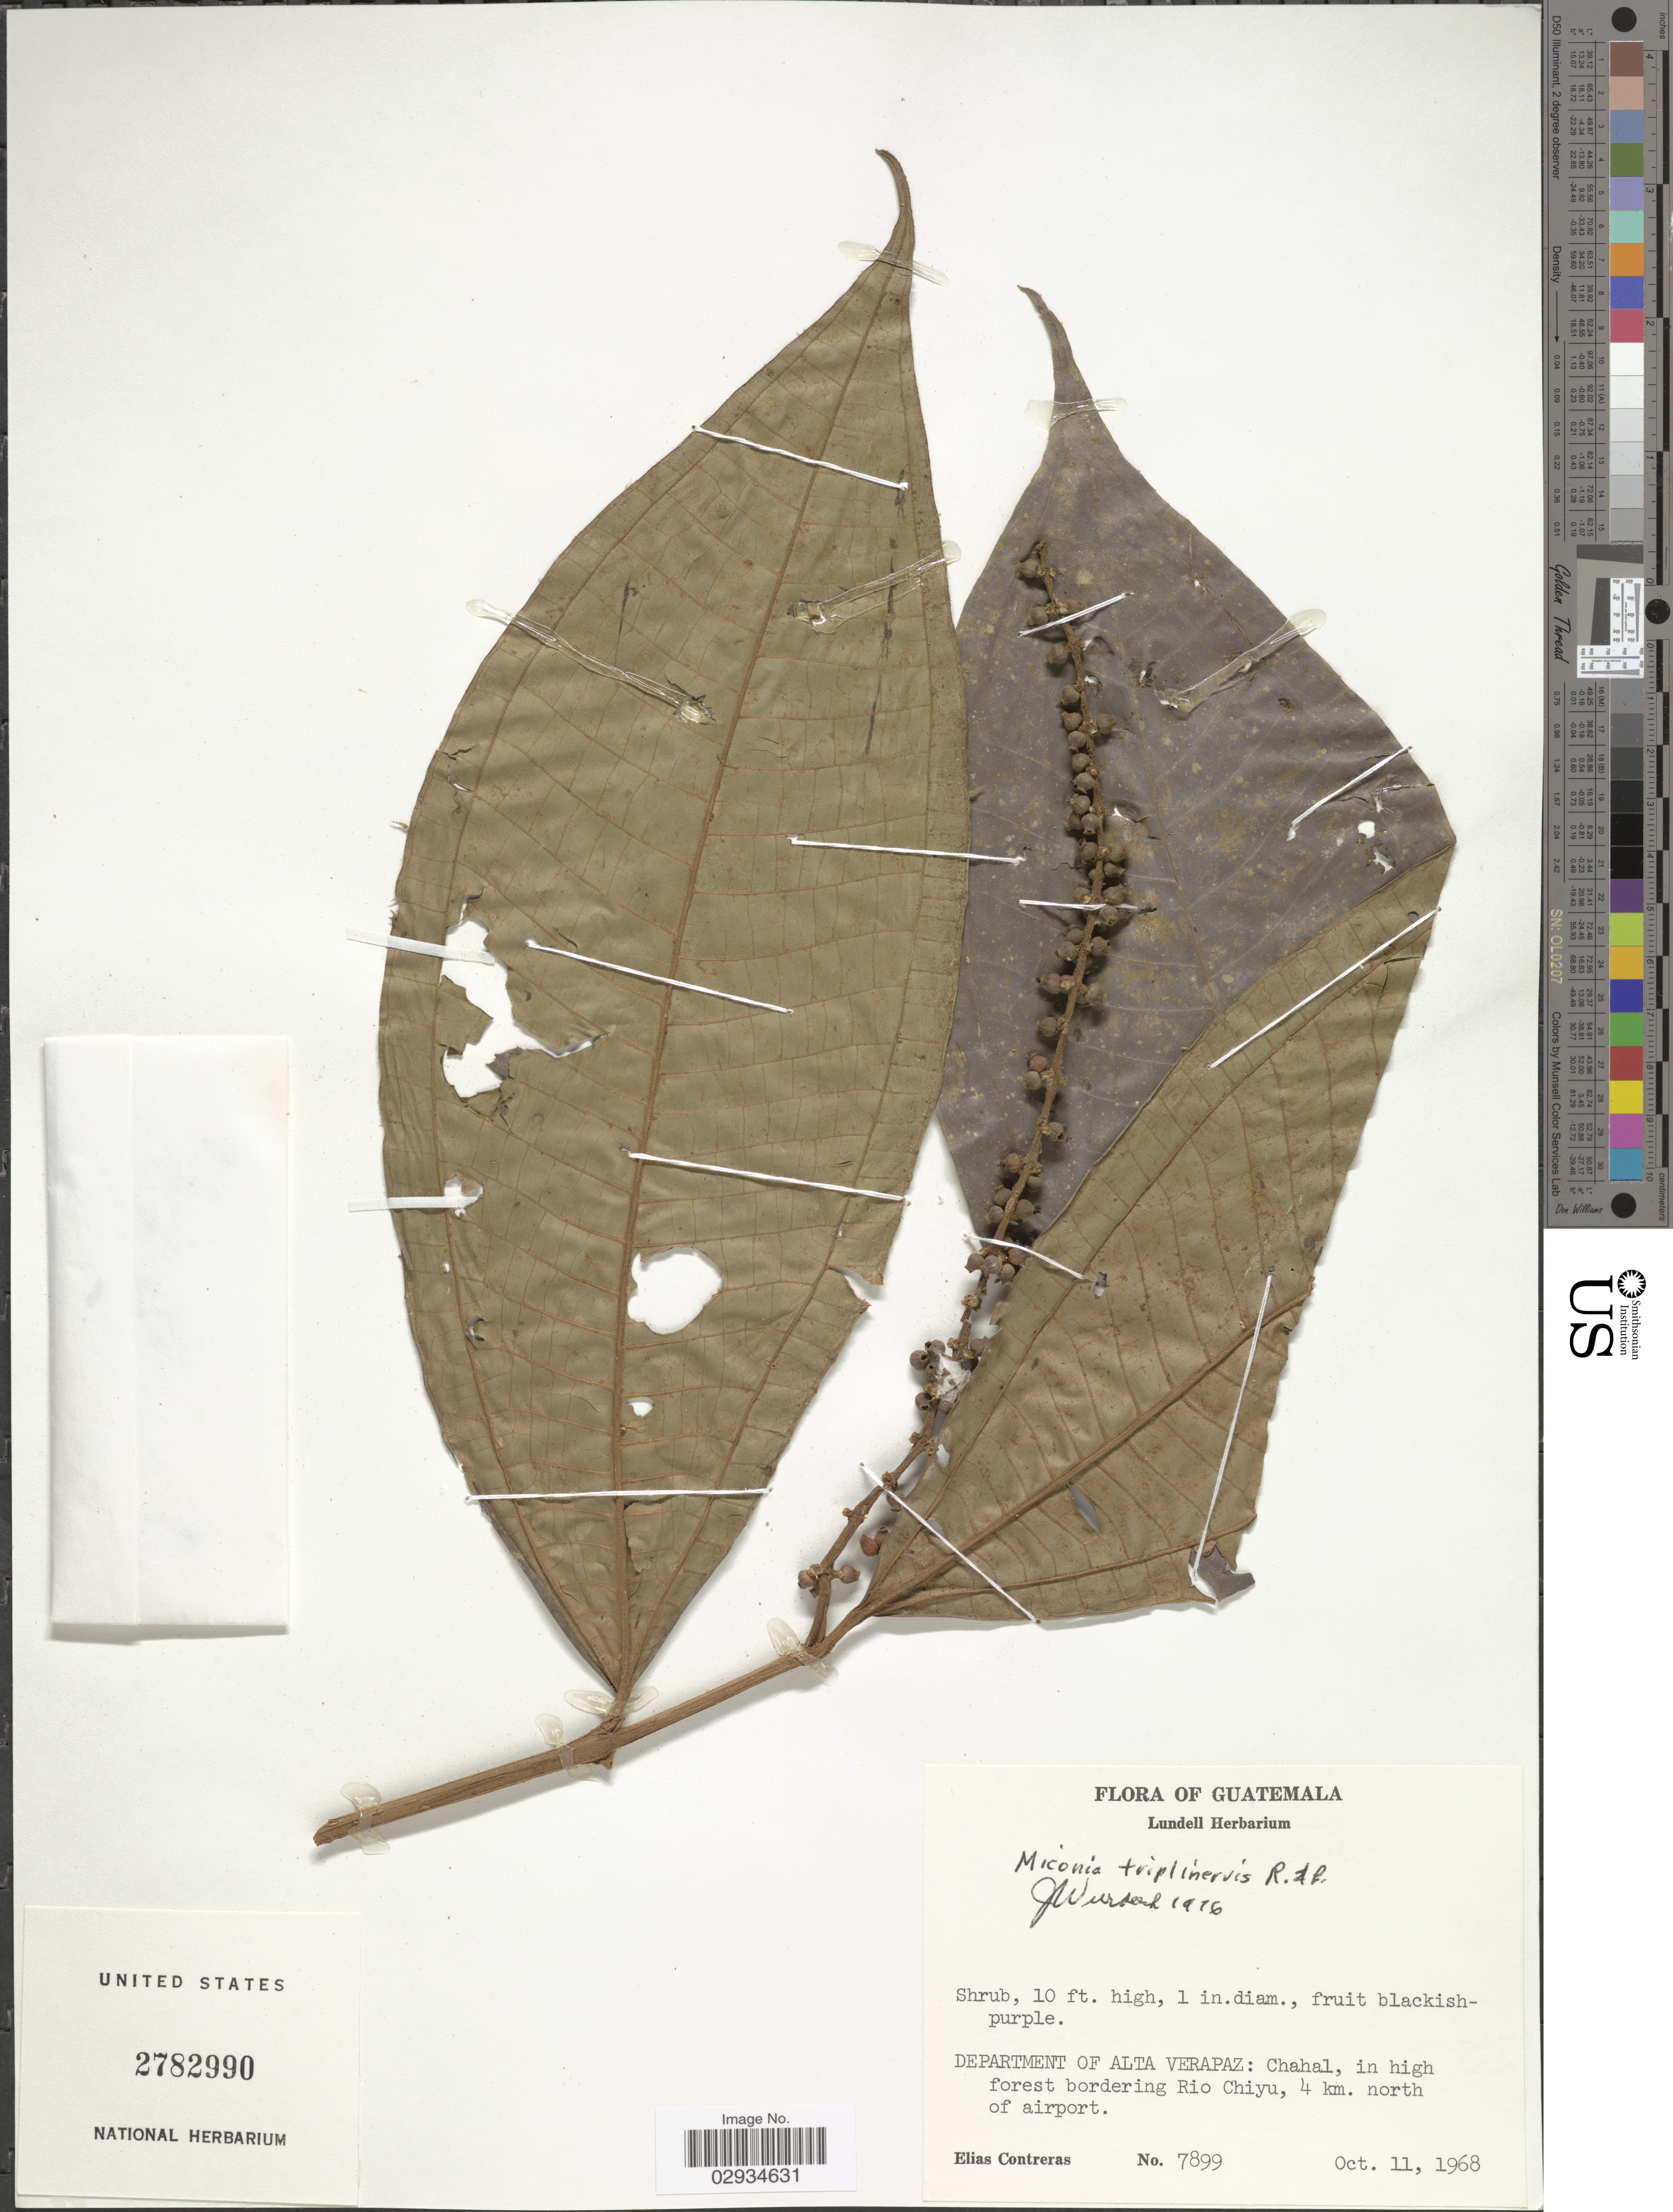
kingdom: Plantae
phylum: Tracheophyta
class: Magnoliopsida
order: Myrtales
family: Melastomataceae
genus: Miconia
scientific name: Miconia triplinervis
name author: Ruiz & Pav.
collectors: E. Contreras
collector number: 7899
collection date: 1968-10-11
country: Guatemala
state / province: Alta Verapaz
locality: Chahal, in high forest bordering Rio Chiyu, 4 km. north of airport.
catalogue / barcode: US 2782990